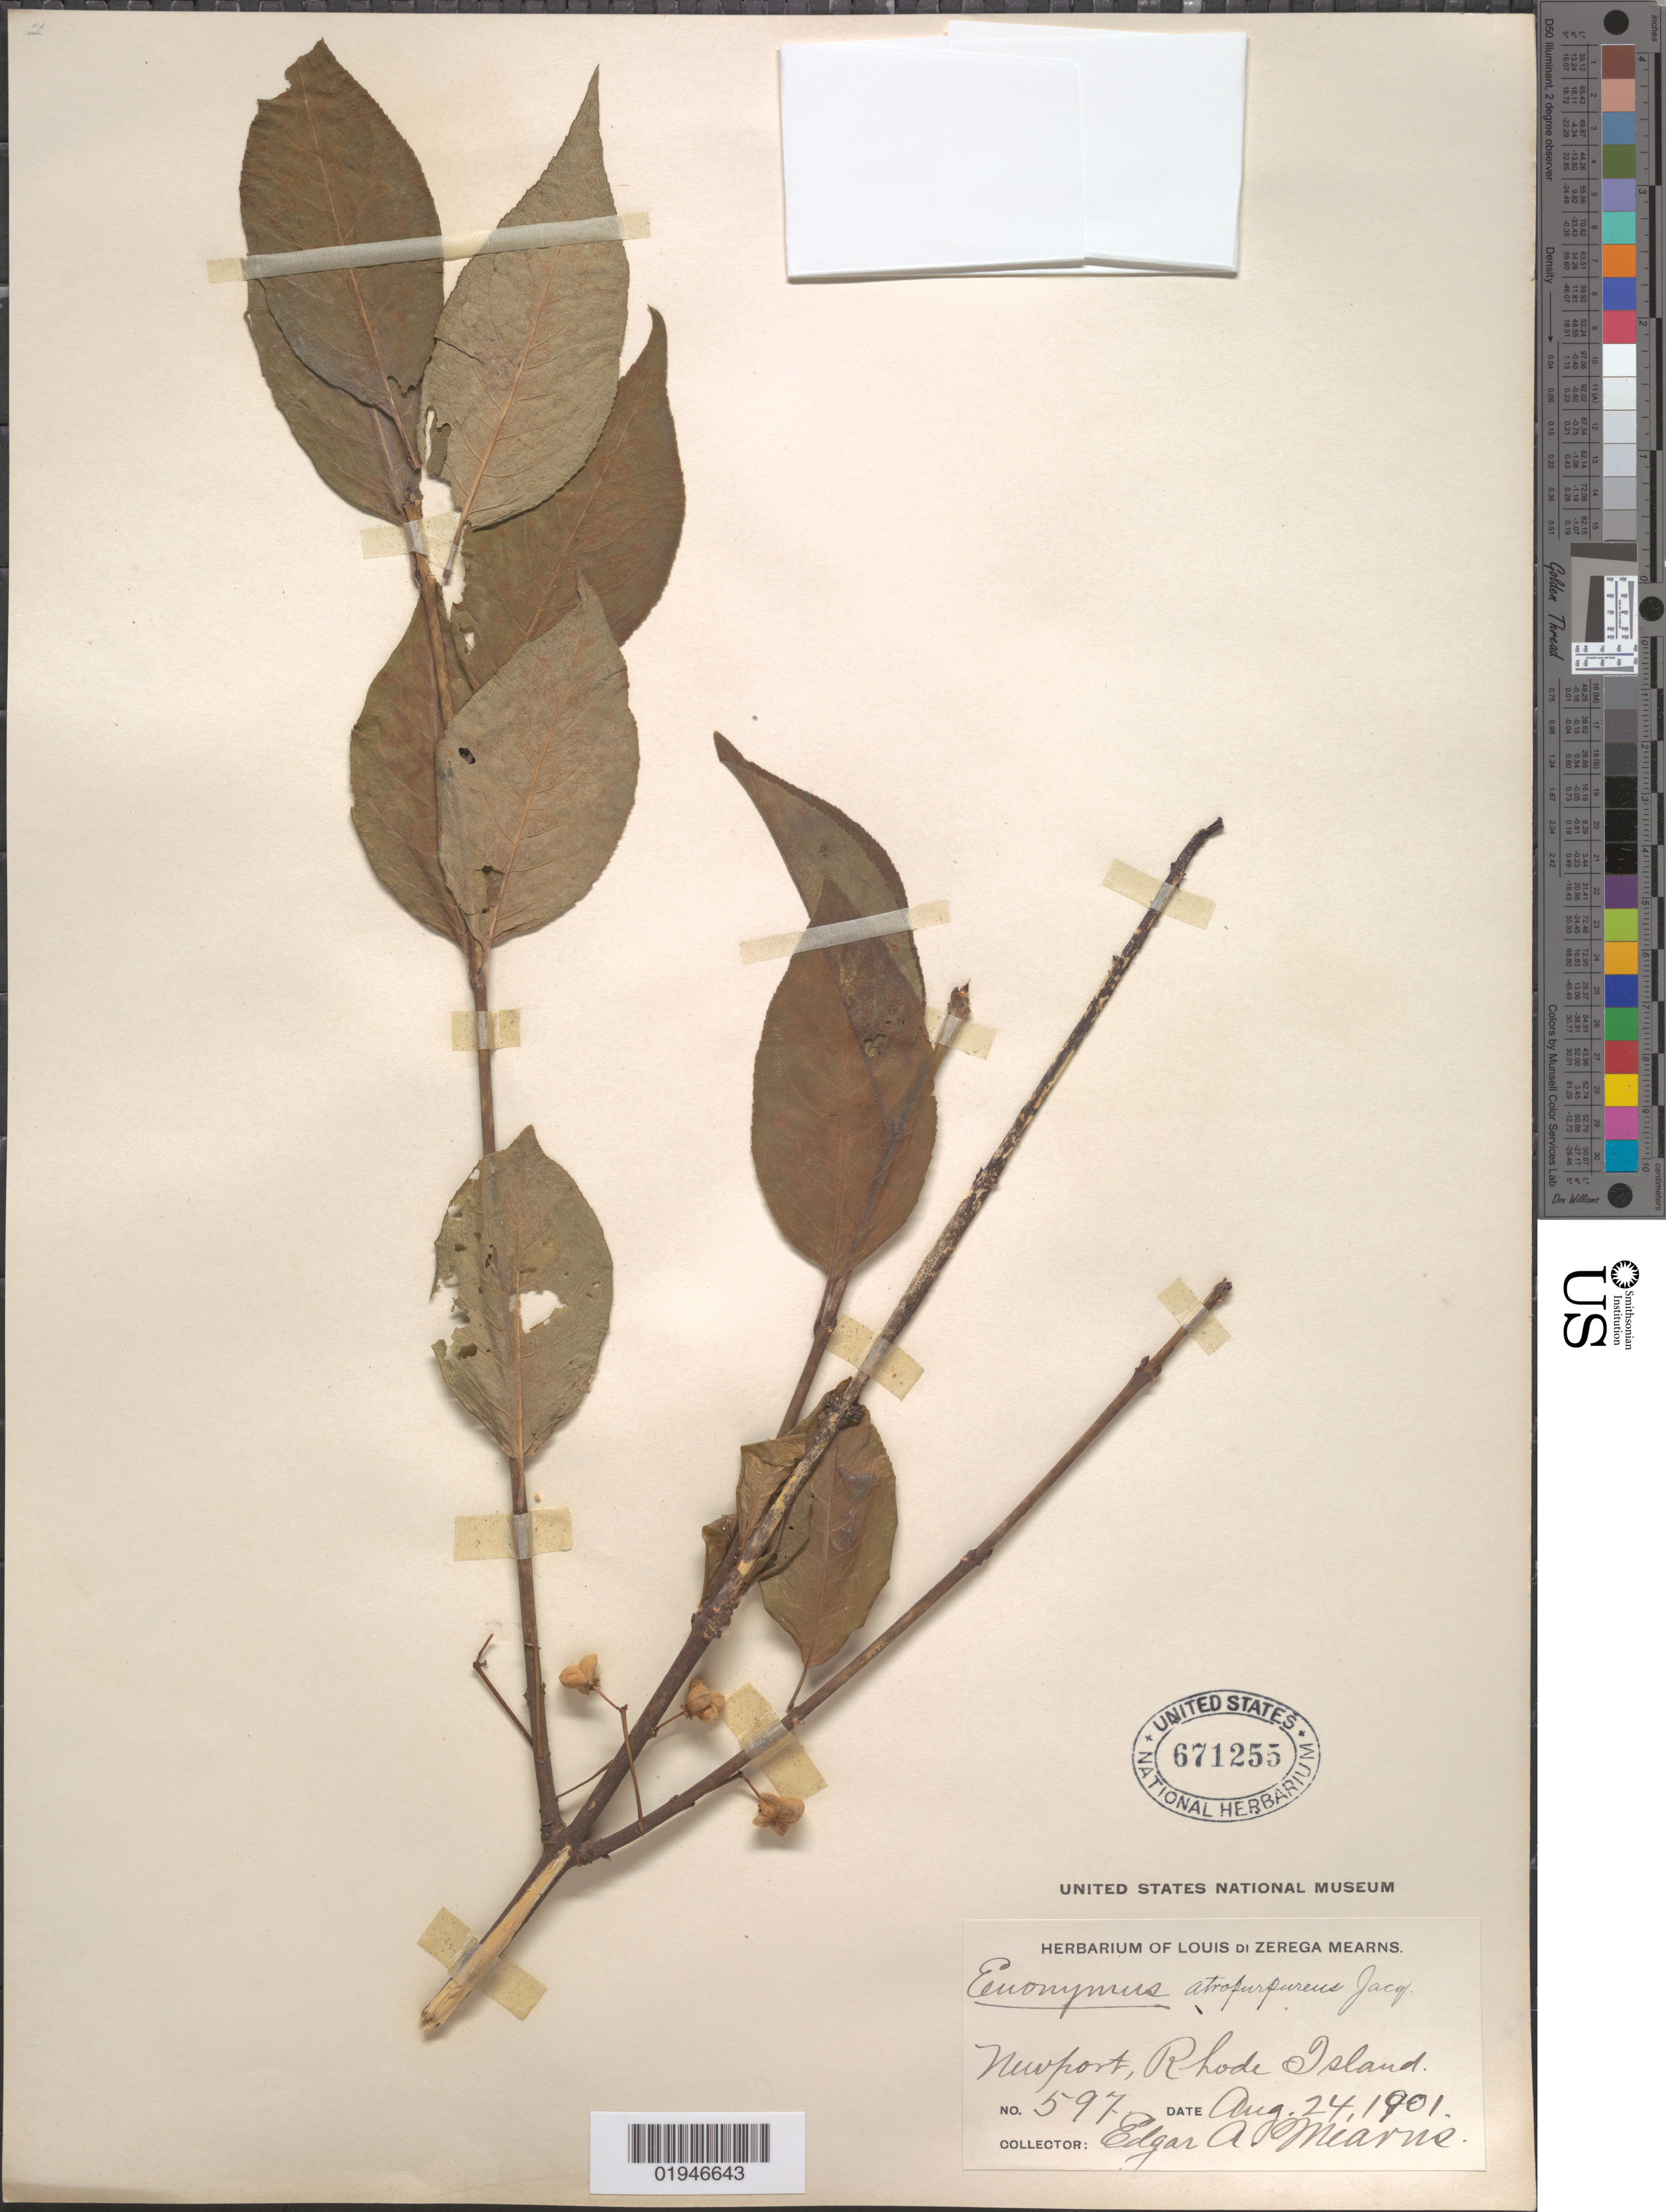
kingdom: Plantae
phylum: Tracheophyta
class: Magnoliopsida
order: Celastrales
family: Celastraceae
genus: Euonymus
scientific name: Euonymus atropurpureus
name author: Jacq.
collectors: E. A. Mearns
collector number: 597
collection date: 1901-08-24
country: United States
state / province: Rhode Island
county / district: Newport County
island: Aquidneck I.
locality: Newport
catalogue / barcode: US 671255